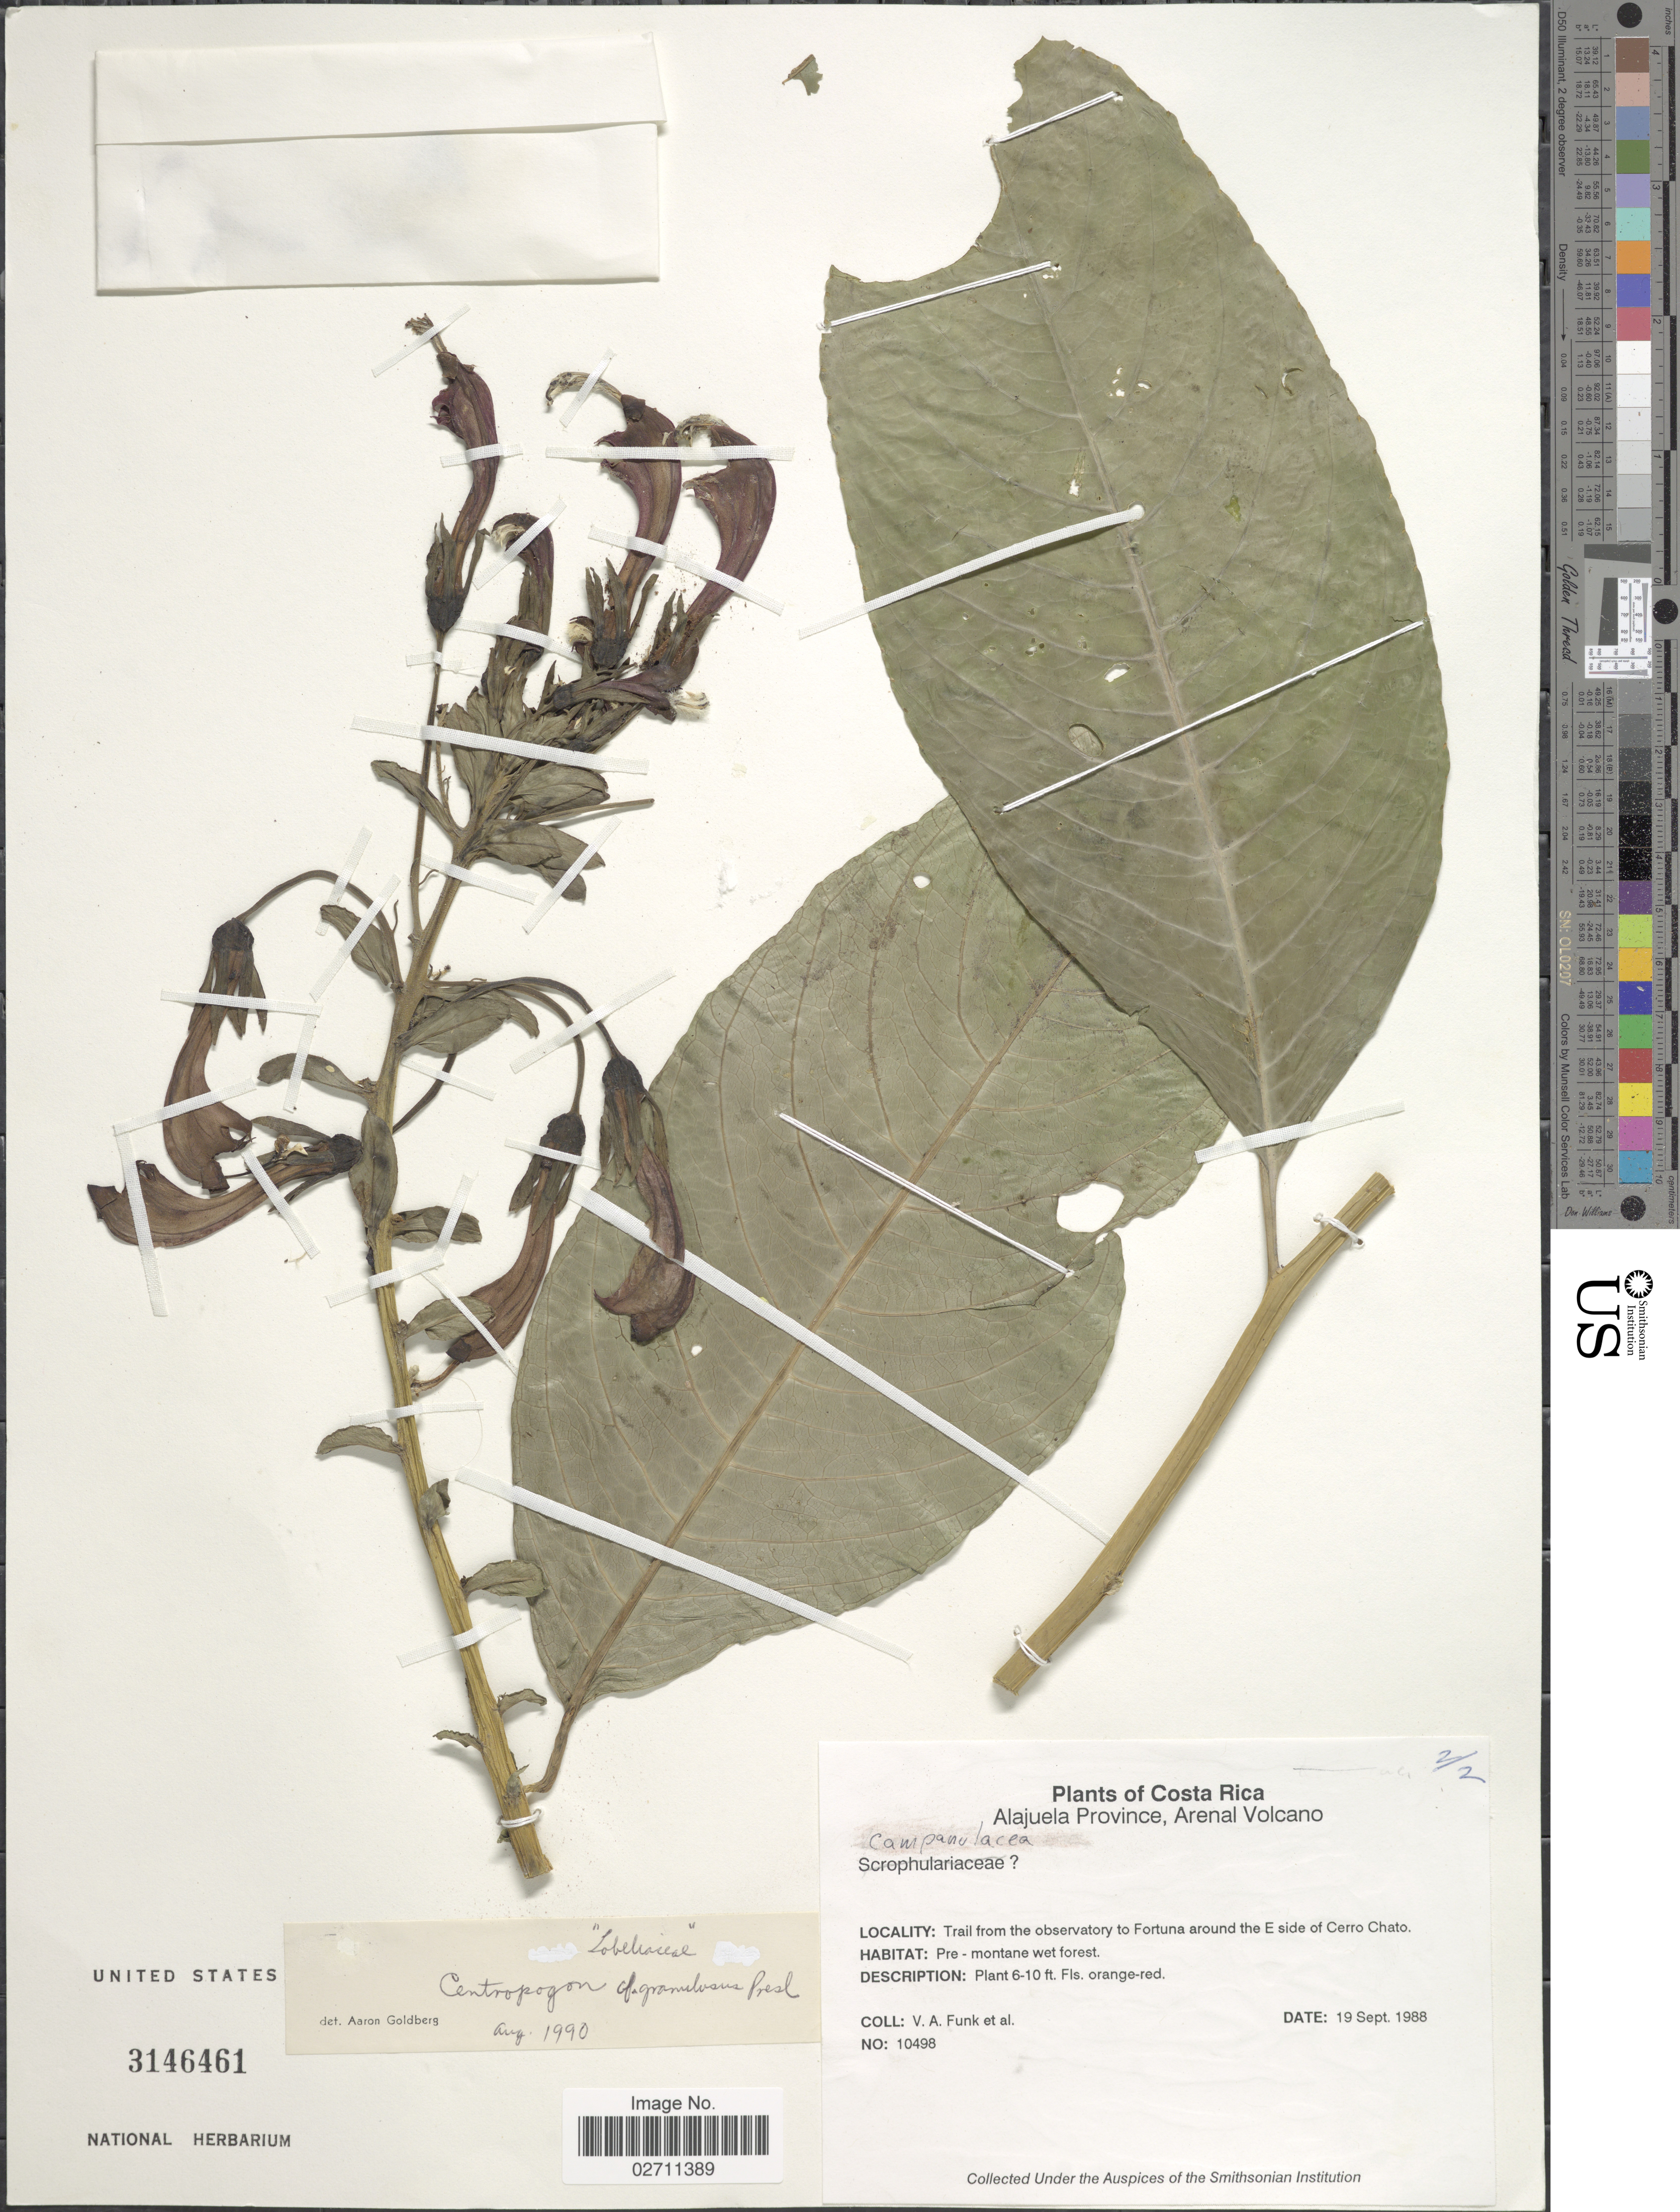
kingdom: Plantae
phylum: Tracheophyta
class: Magnoliopsida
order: Asterales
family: Campanulaceae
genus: Centropogon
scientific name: Centropogon granulosus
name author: C. Presl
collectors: V. Funk & et al.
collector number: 10498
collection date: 1988-09-19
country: Costa Rica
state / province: Alajuela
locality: Arenal Volcano, Trail from the observatory to Fortuna around the E side of Cerro Chato.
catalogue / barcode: US 3146461